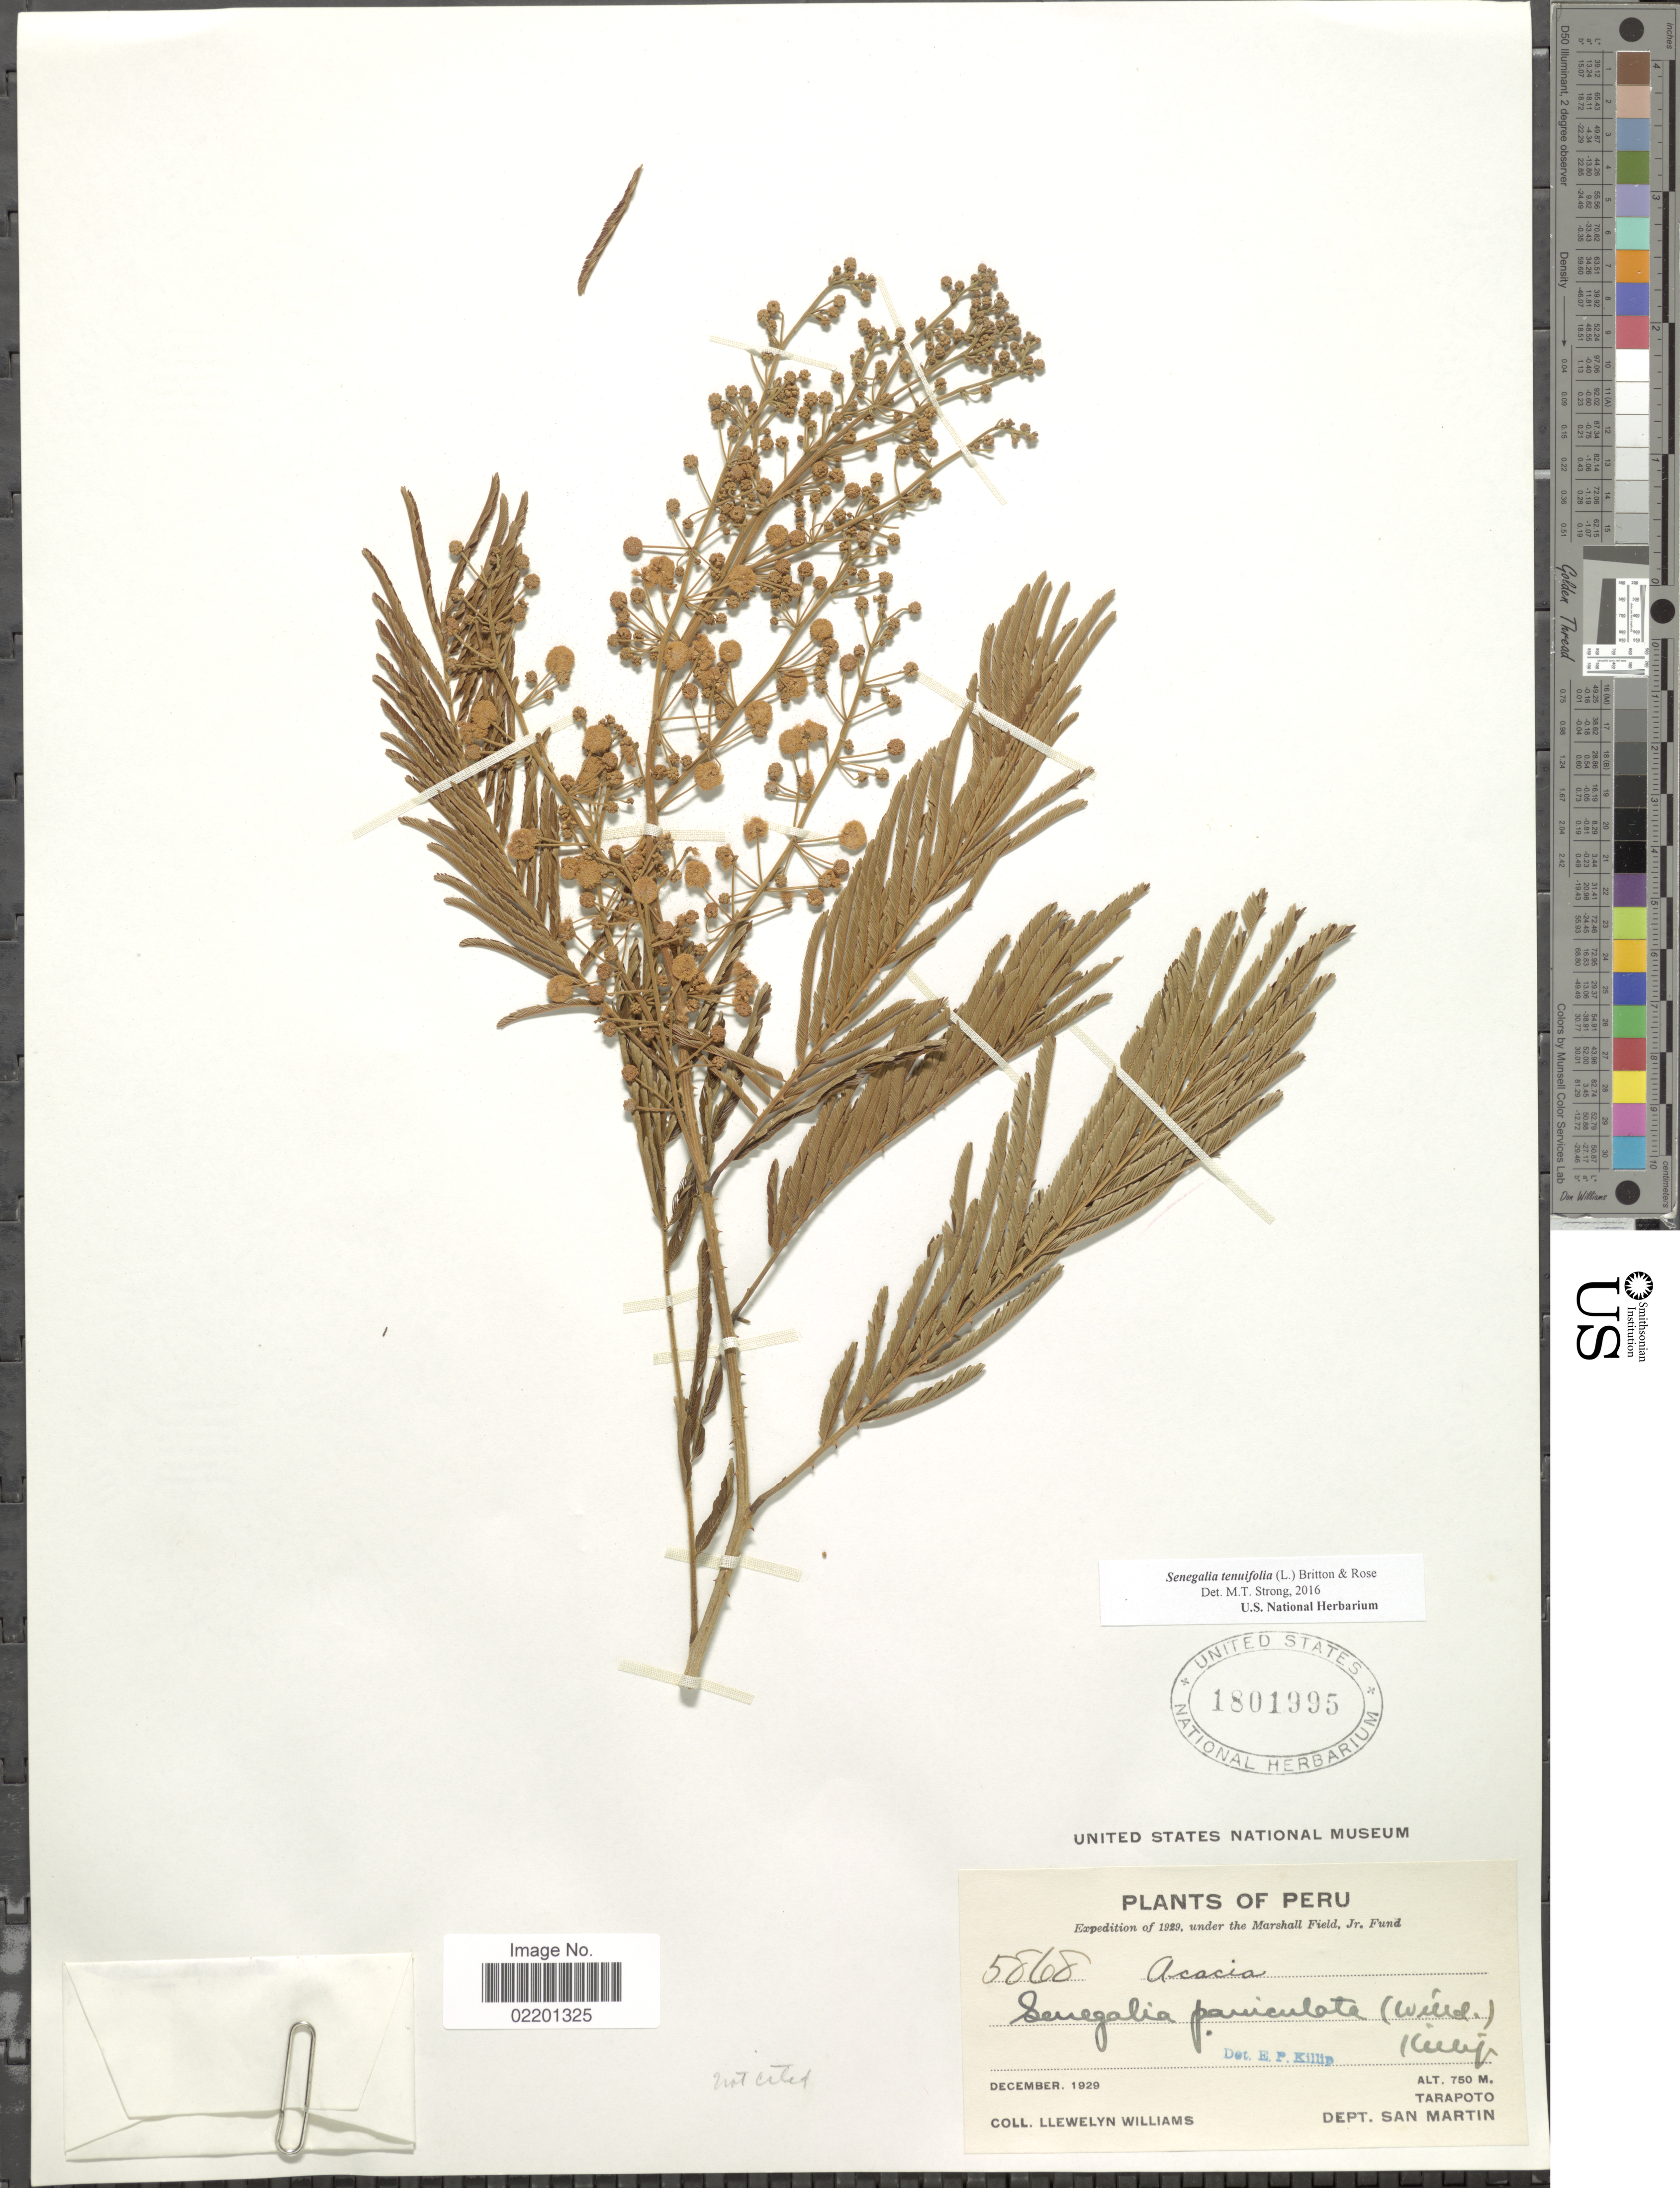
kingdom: Plantae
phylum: Tracheophyta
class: Magnoliopsida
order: Fabales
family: Fabaceae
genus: Senegalia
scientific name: Senegalia tenuifolia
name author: (L.) Britton & Rose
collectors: Ll. Williams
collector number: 5868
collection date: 1929-12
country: Peru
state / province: San Martín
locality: Tarapoto, Dept. San Martin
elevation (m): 750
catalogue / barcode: US 1801995